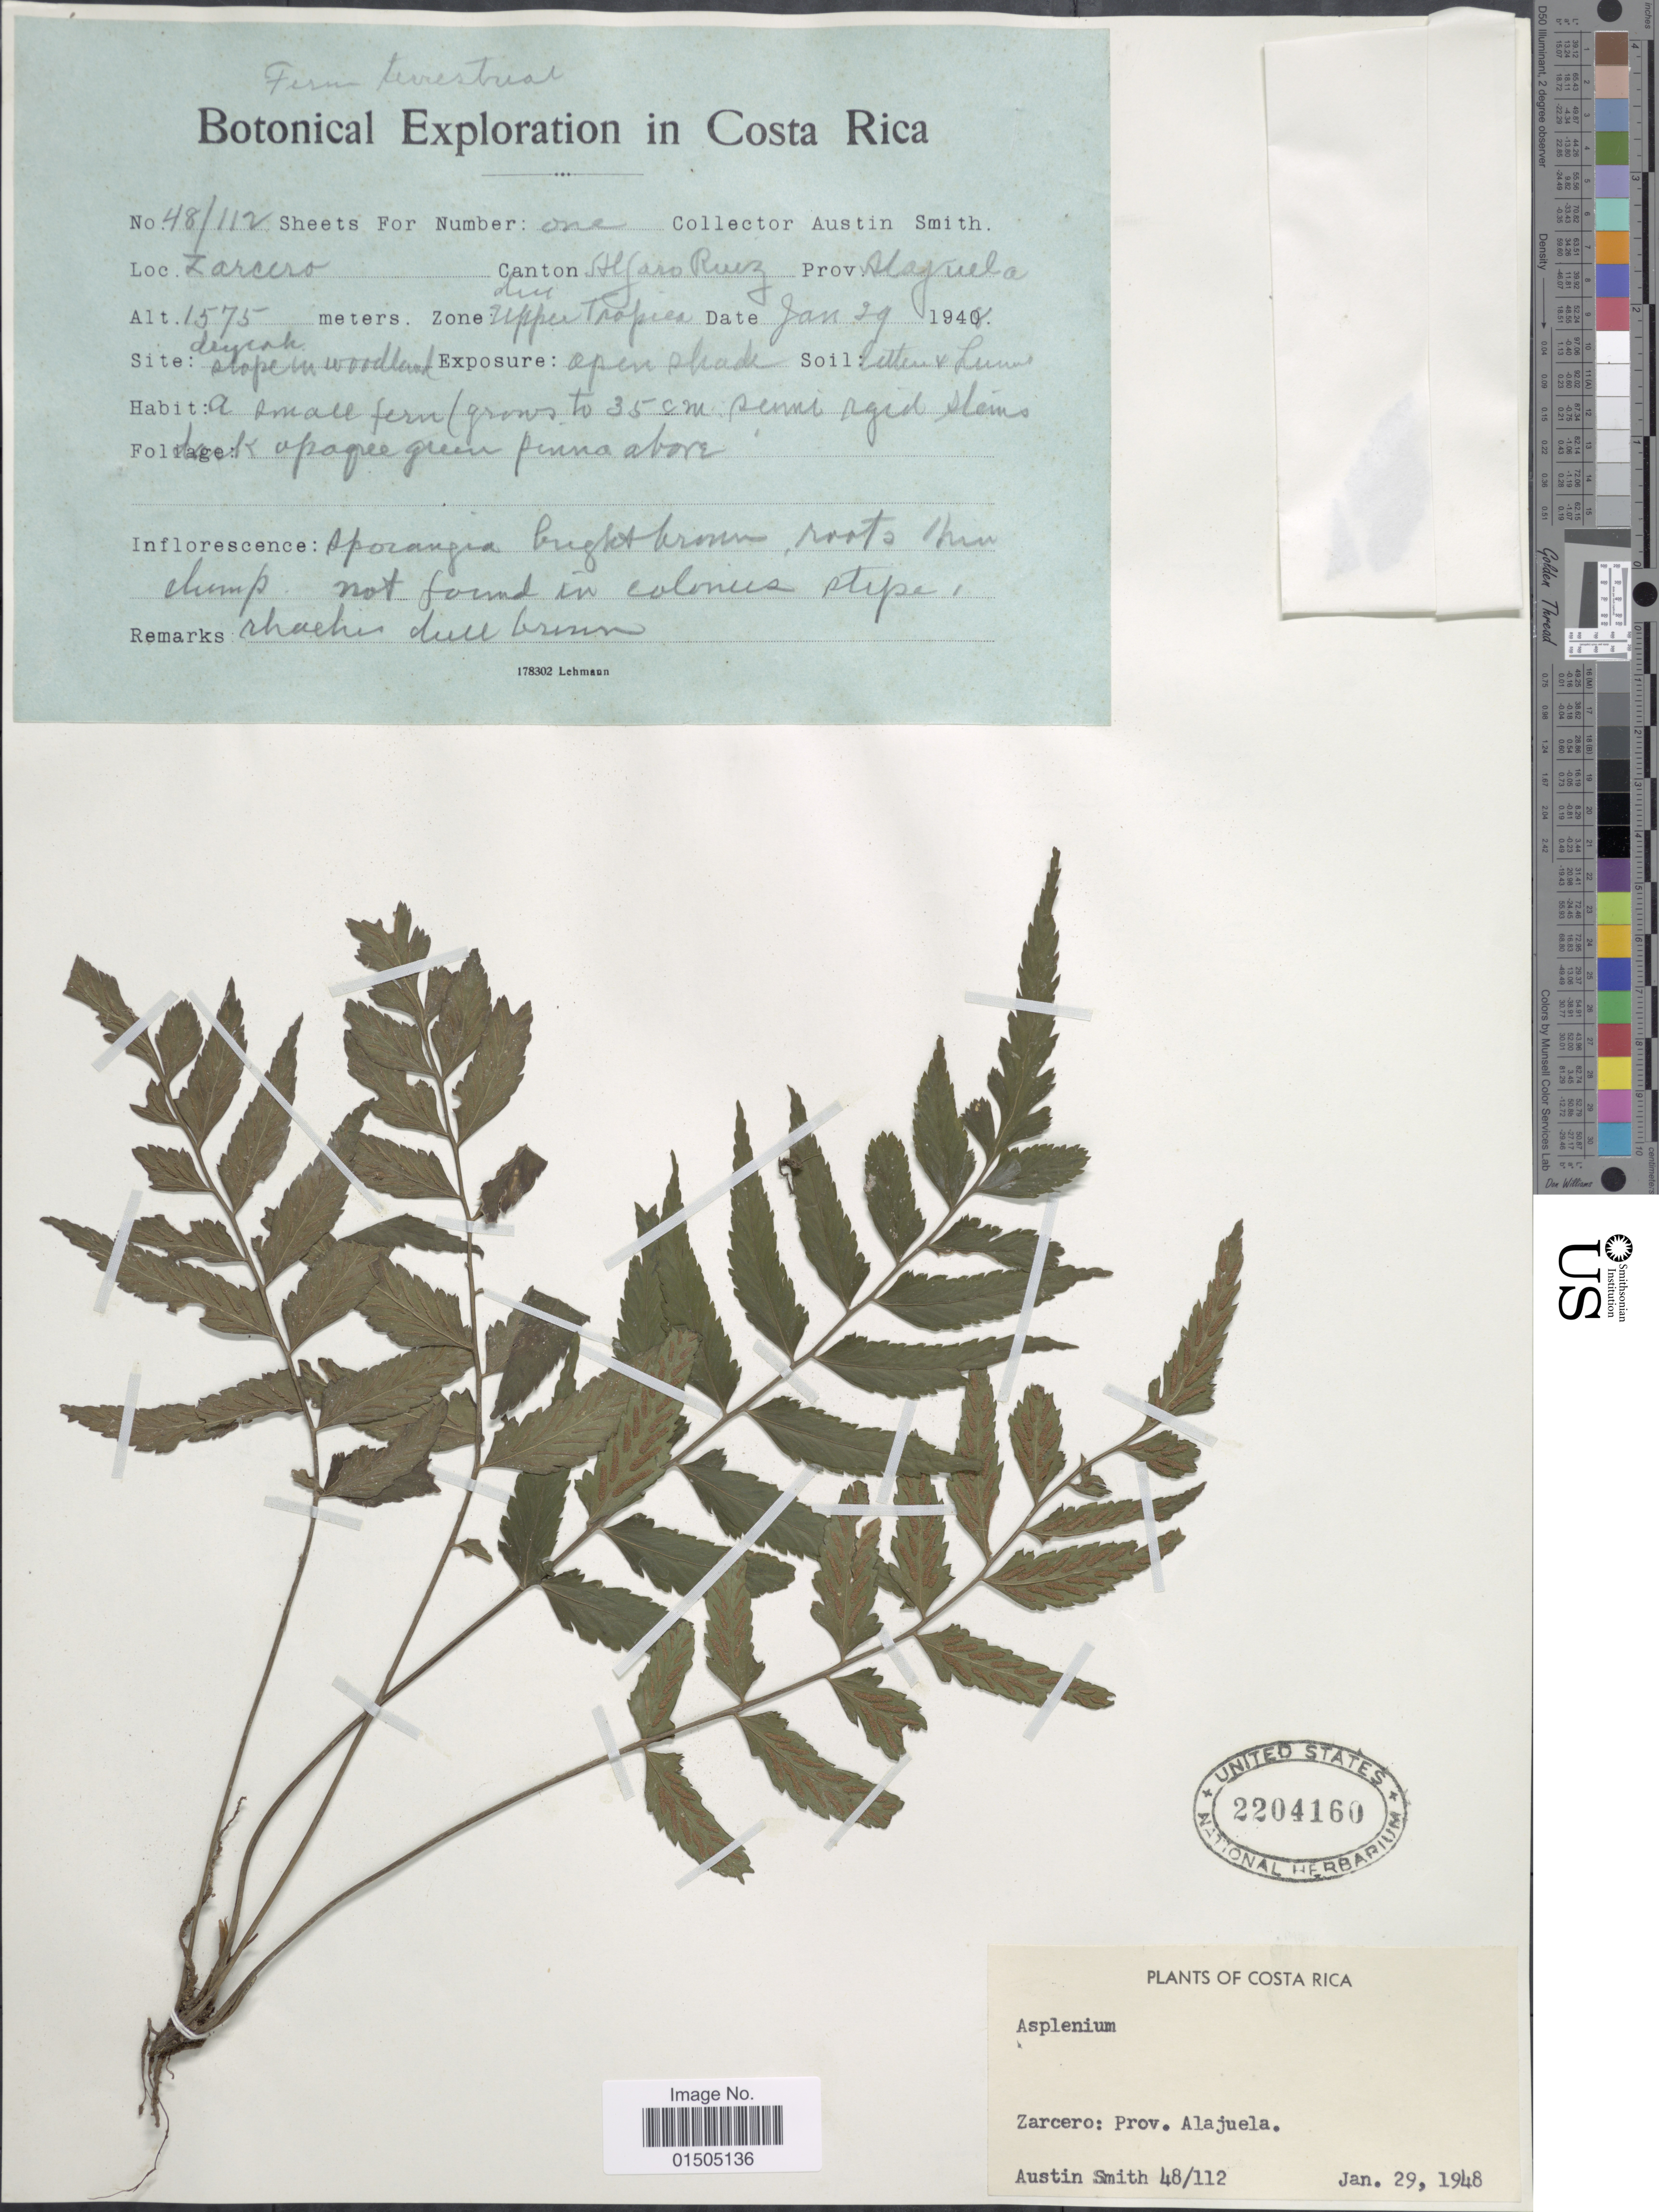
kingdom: Plantae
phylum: Tracheophyta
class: Polypodiopsida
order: Polypodiales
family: Aspleniaceae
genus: Asplenium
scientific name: Asplenium abscissum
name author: Willd.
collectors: Aust P. Smith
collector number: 48/112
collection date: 1948-01-29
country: Costa Rica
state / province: Alajuela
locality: Zarcero. Canton Alfaro Ruiz. Upper Tropies.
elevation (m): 1575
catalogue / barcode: US 2204160